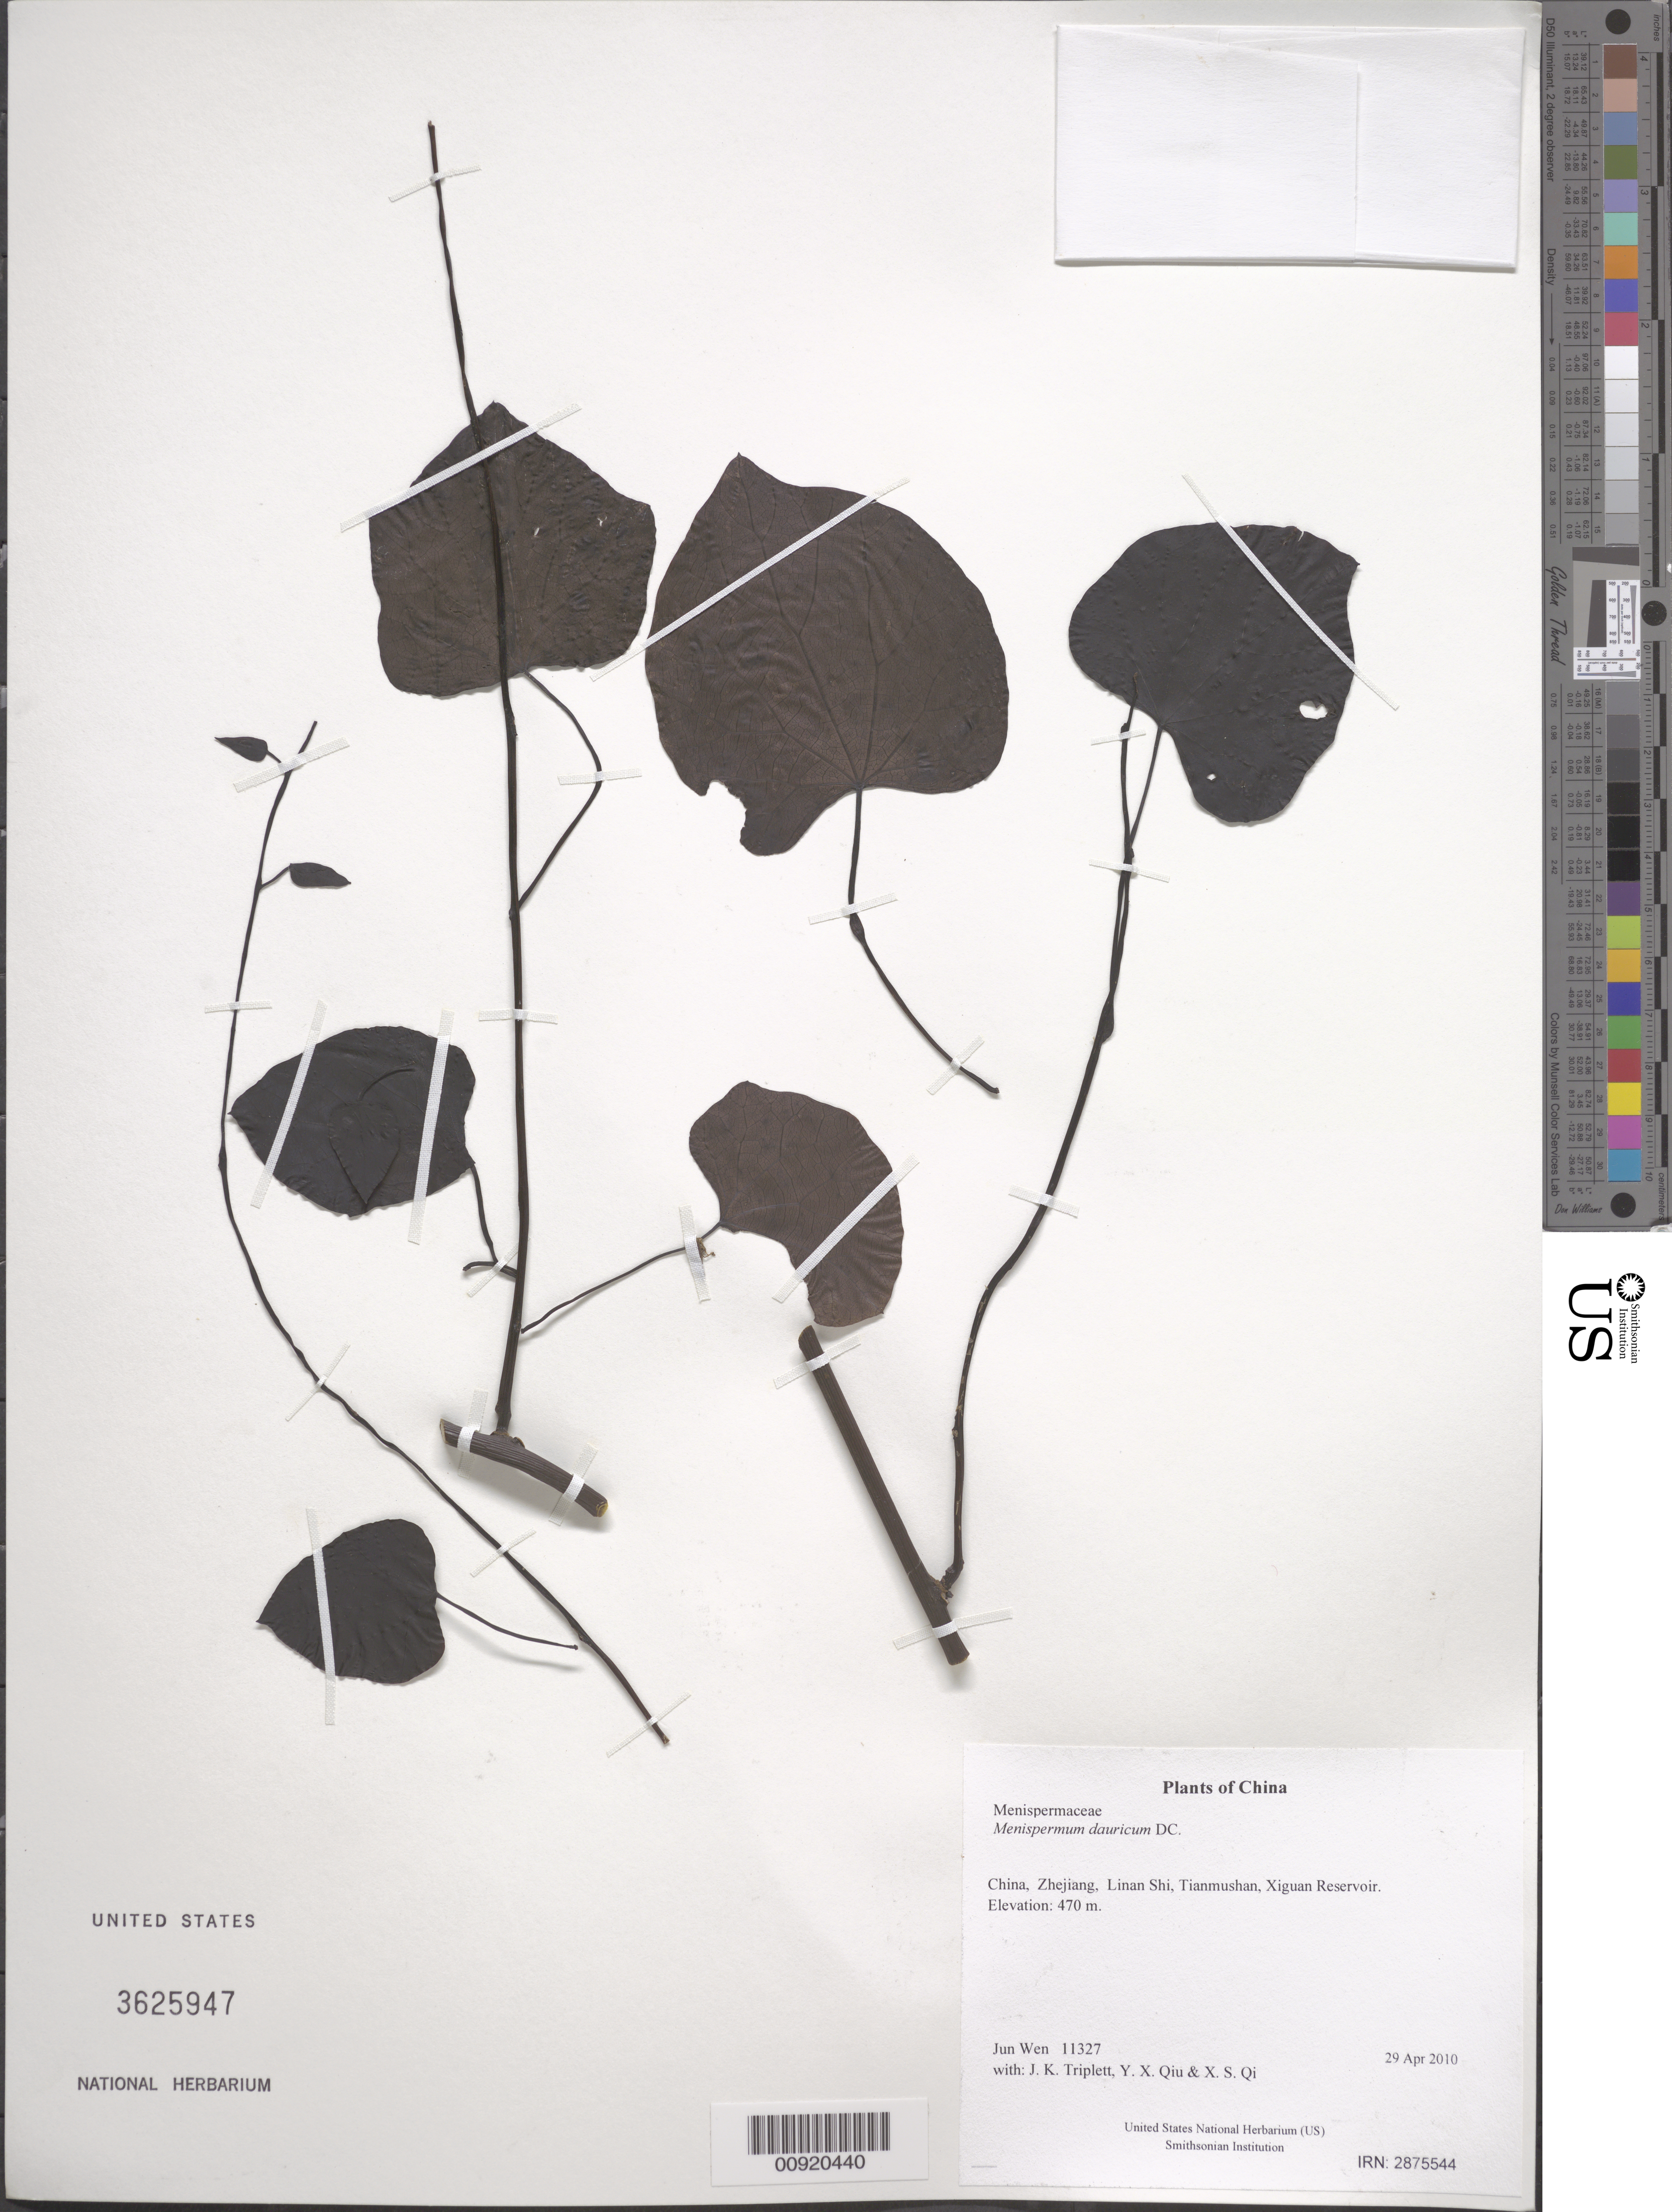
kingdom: Plantae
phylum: Tracheophyta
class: Magnoliopsida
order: Ranunculales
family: Menispermaceae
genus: Menispermum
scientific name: Menispermum dauricum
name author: DC.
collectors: J. Wen, J. K. Triplett, Y. X. Qiu & X. S. Qi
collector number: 11327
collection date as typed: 29 Apr 2010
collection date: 2010-04-29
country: China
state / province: Zhejiang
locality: Linan Shi, Tianmushan, Xiguan Reservoir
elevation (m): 470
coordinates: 30 20.754 N, 119 27.127 E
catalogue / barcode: US 3625947